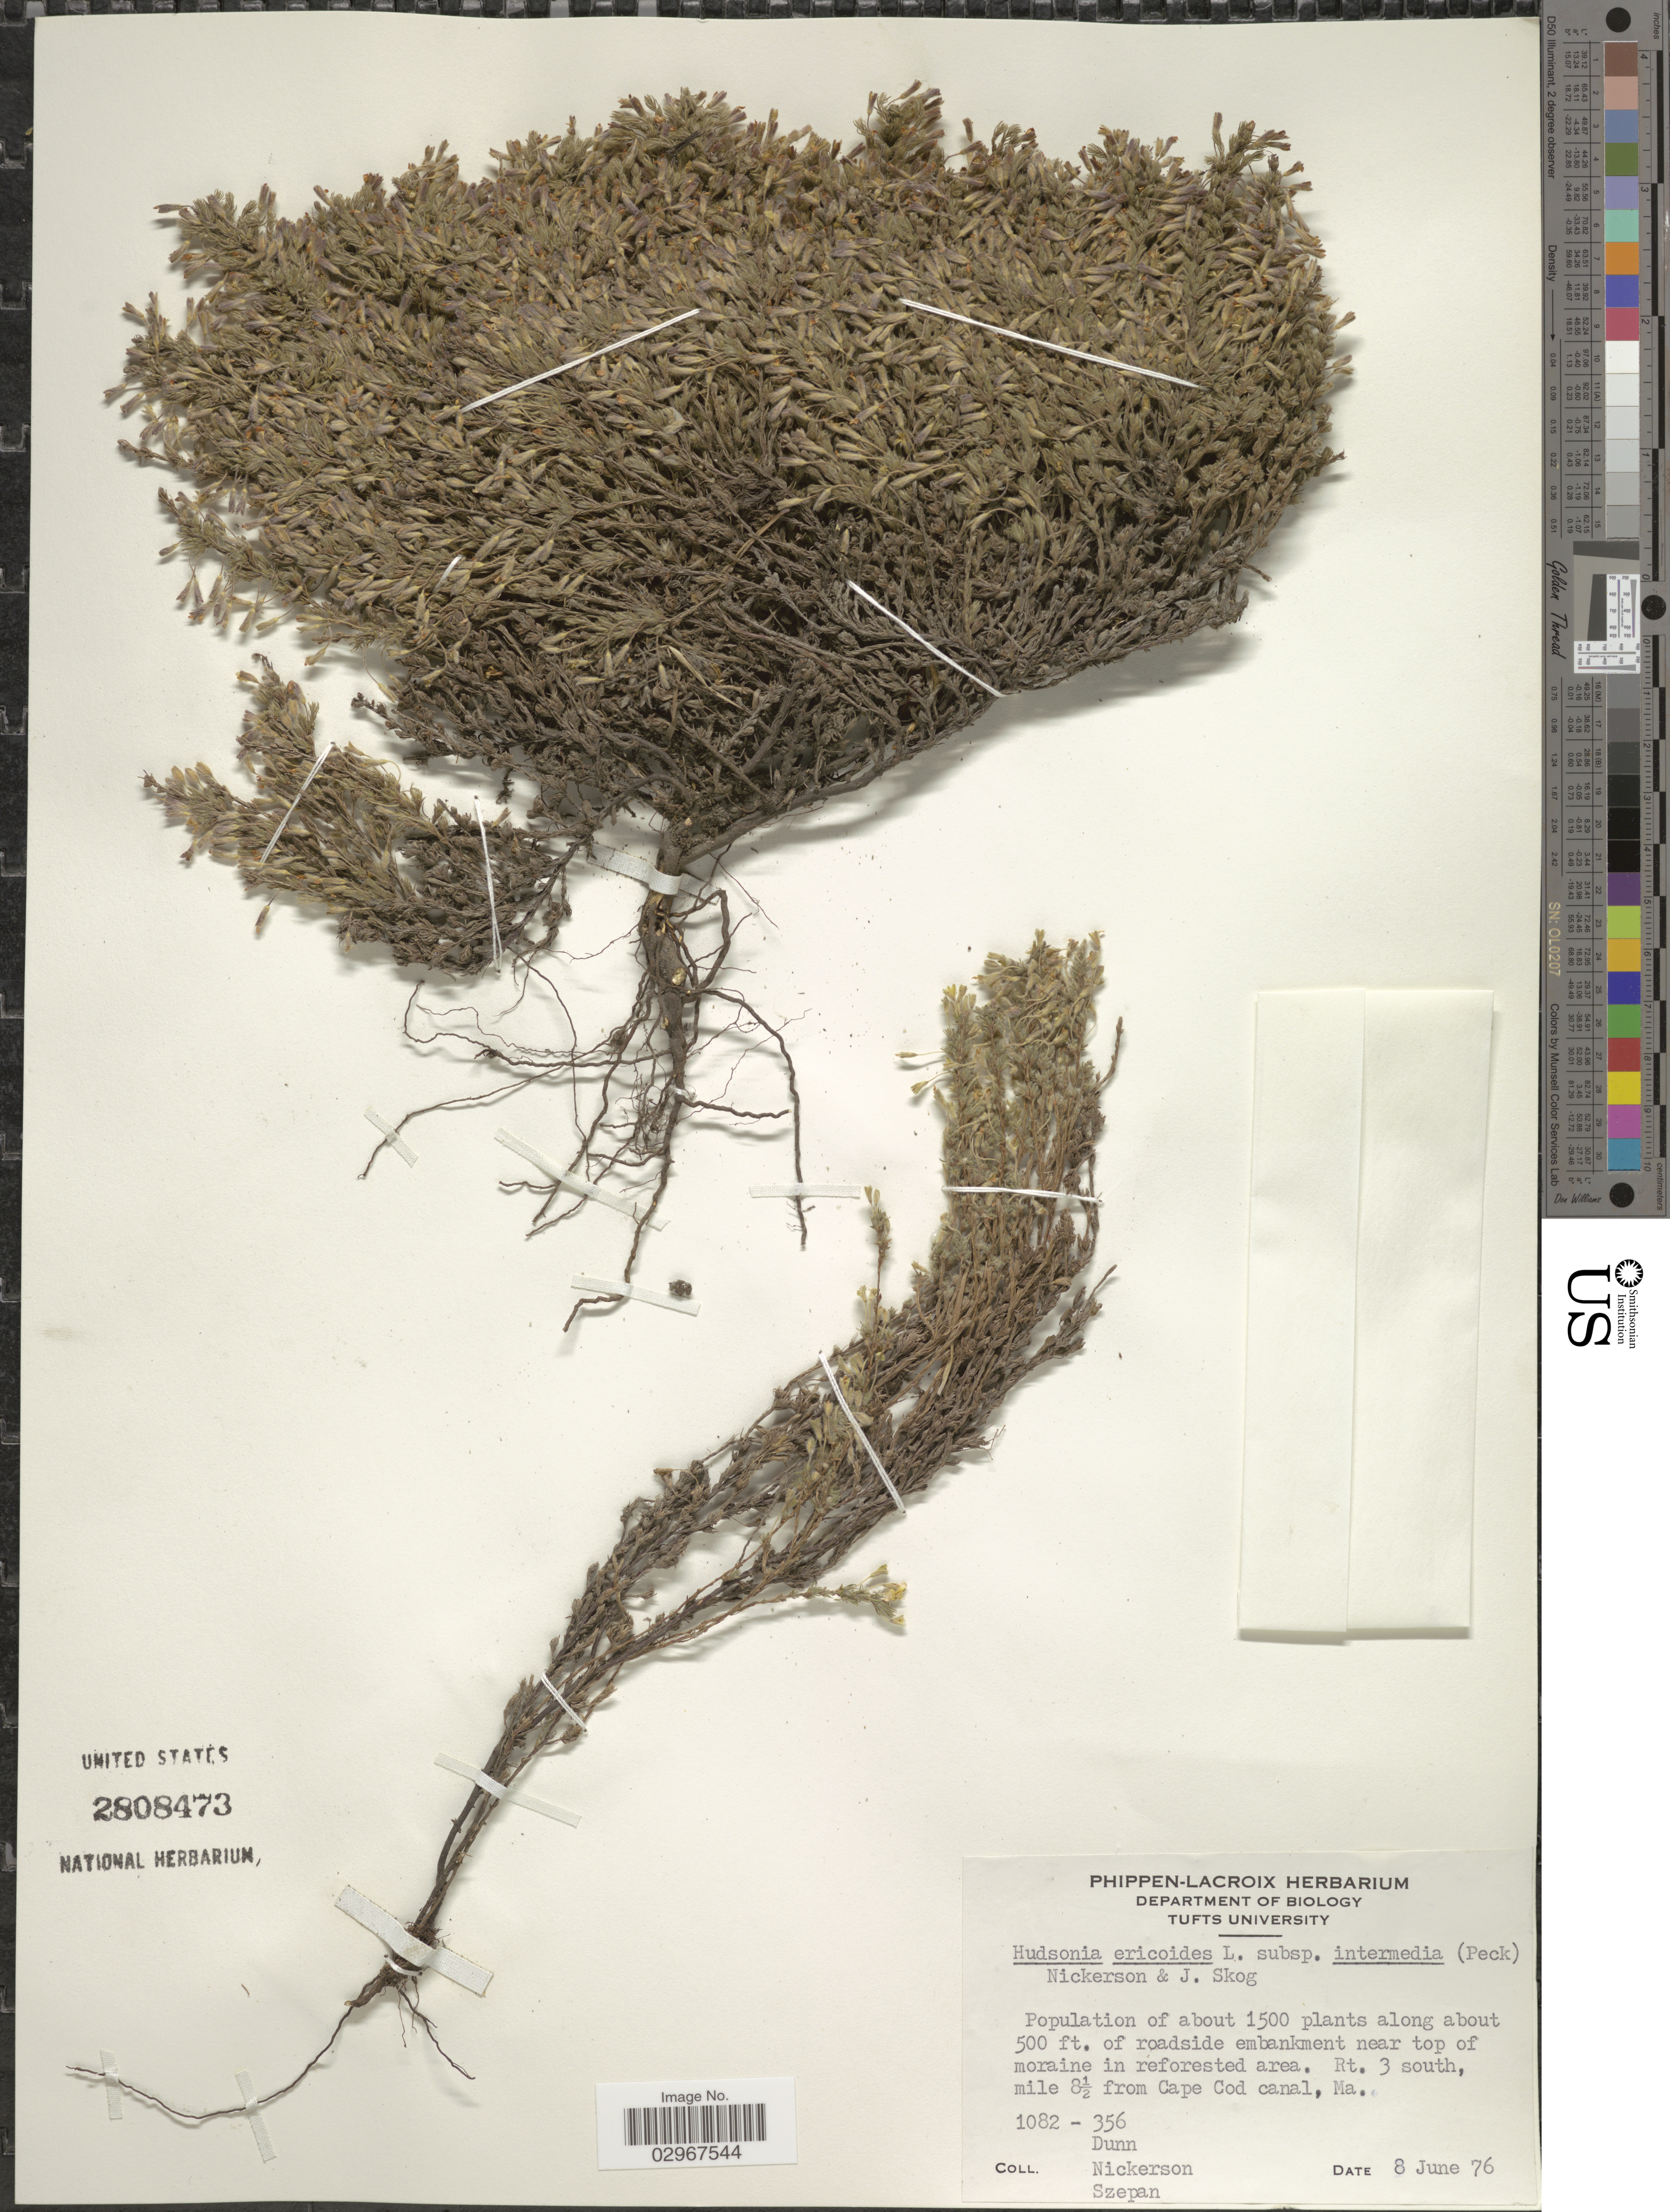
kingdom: Plantae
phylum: Tracheophyta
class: Magnoliopsida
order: Malvales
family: Cistaceae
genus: Hudsonia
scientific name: Hudsonia ericoides subsp. intermedia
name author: (Peck) N.H. Nick. & J.E. Skog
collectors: -- Dunn, Nickerson, -- & Szepan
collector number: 1082-356?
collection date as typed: Transcribed d/m/y: 8/6/76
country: United States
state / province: Massachusetts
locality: Along about 500 ft. of roadside embankment near top of moraine in reforested area. Rt. 3 south, mile 8½ from Cape Cod canal, Ma.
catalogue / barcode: US 2808473